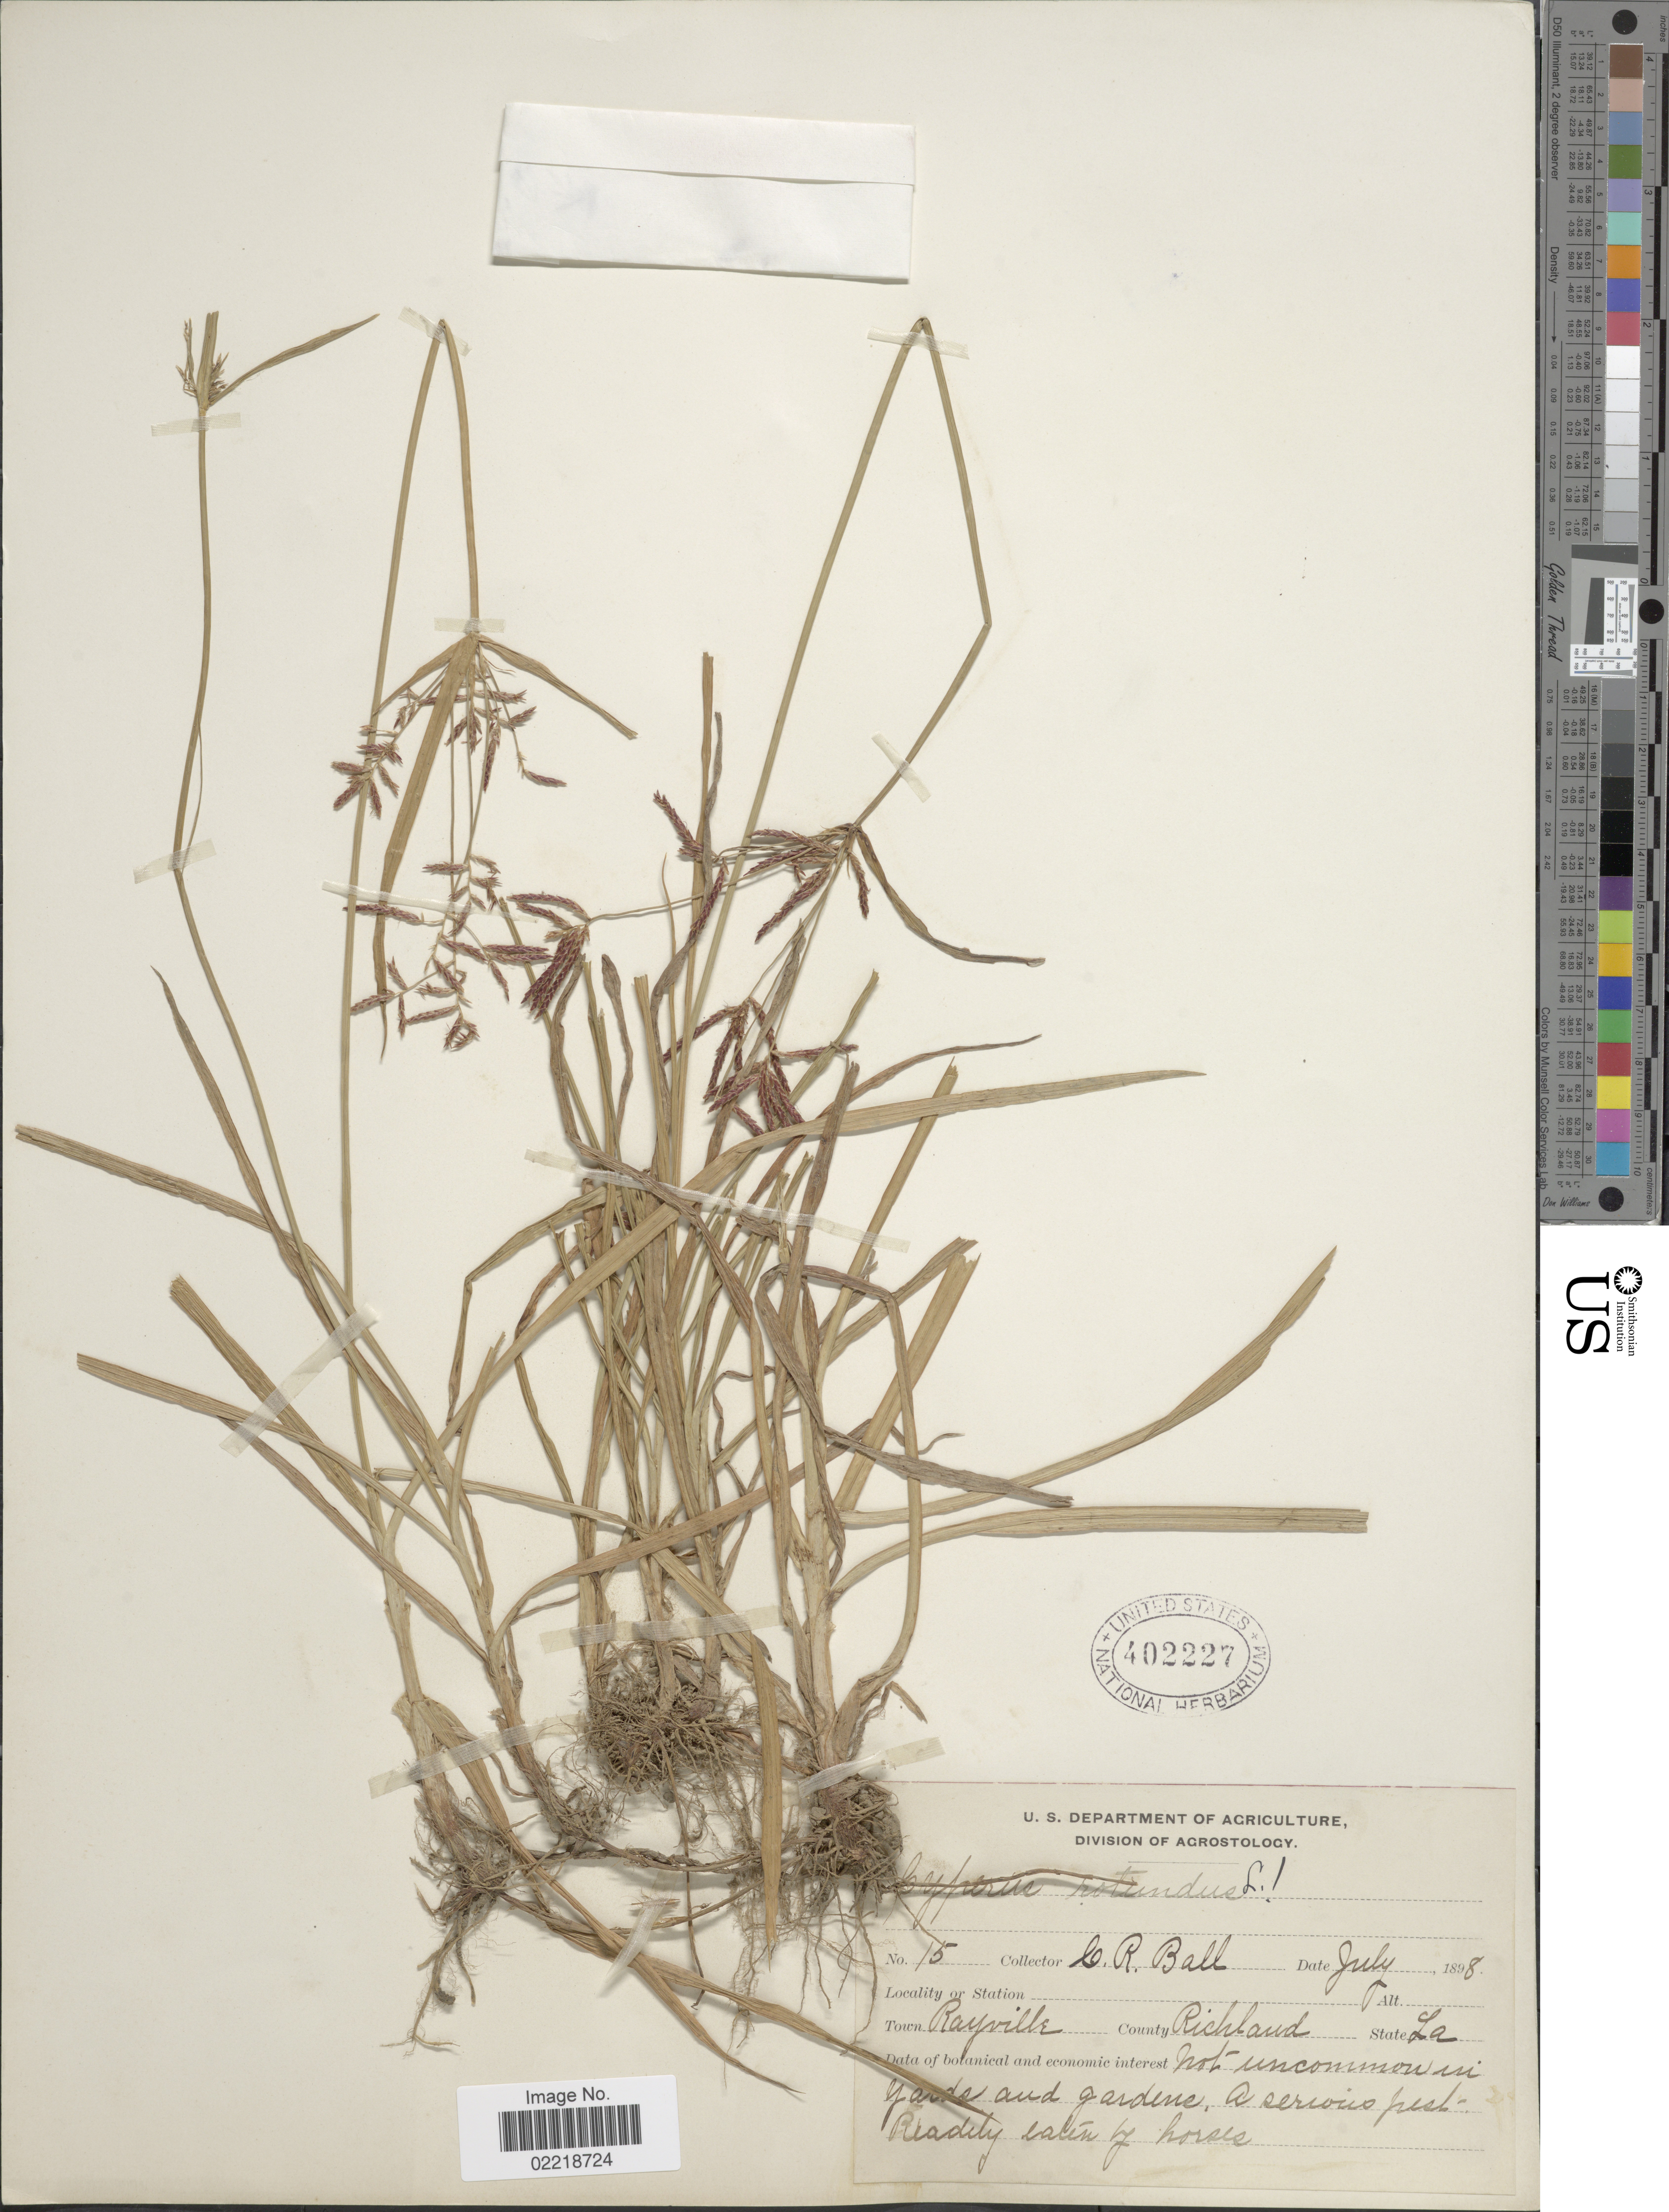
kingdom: Plantae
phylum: Tracheophyta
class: Liliopsida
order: Poales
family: Cyperaceae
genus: Cyperus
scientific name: Cyperus rotundus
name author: L.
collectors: C. R. Ball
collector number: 15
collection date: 1898-07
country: United States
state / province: Louisiana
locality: Town Rayville. County Richland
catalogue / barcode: US 402227